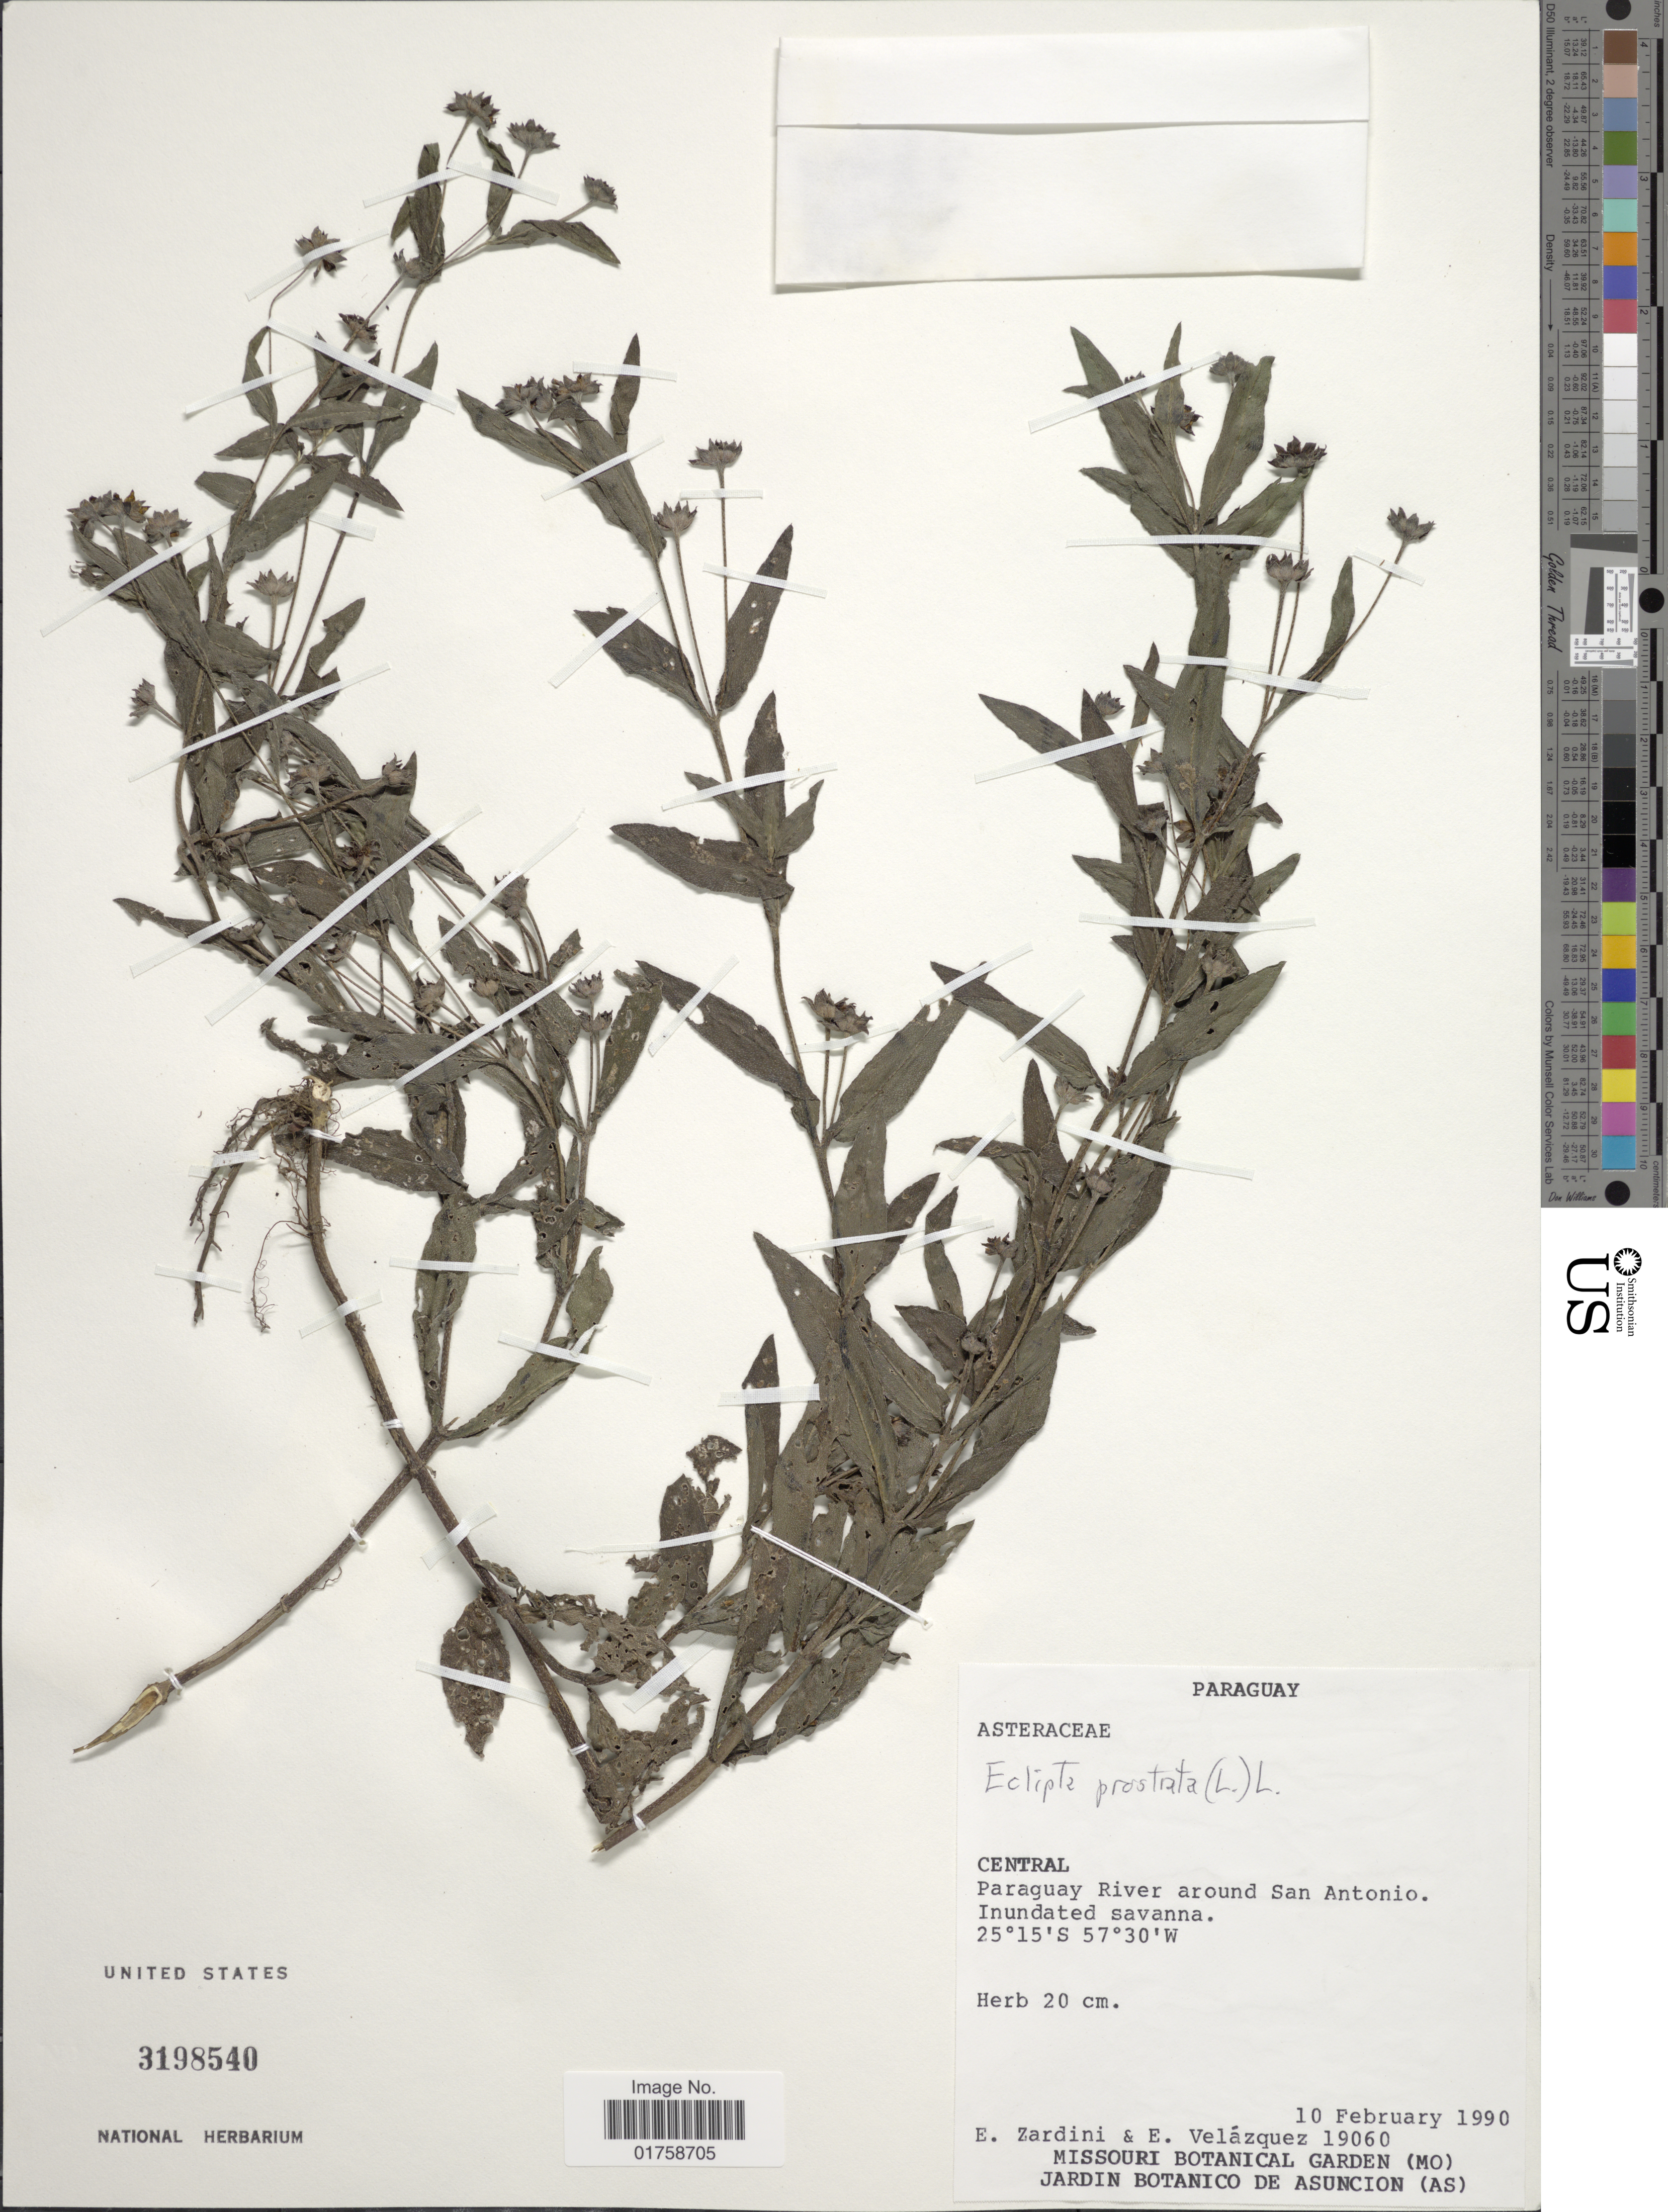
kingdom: Plantae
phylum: Tracheophyta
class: Magnoliopsida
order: Asterales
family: Asteraceae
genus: Eclipta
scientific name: Eclipta alba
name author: (L.) Hassk.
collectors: E. M. Zardini & C. Velázquez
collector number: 19060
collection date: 1990-02-10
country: Paraguay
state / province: Central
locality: Central. Paraguay River around San Antonio.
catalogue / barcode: US 3198540